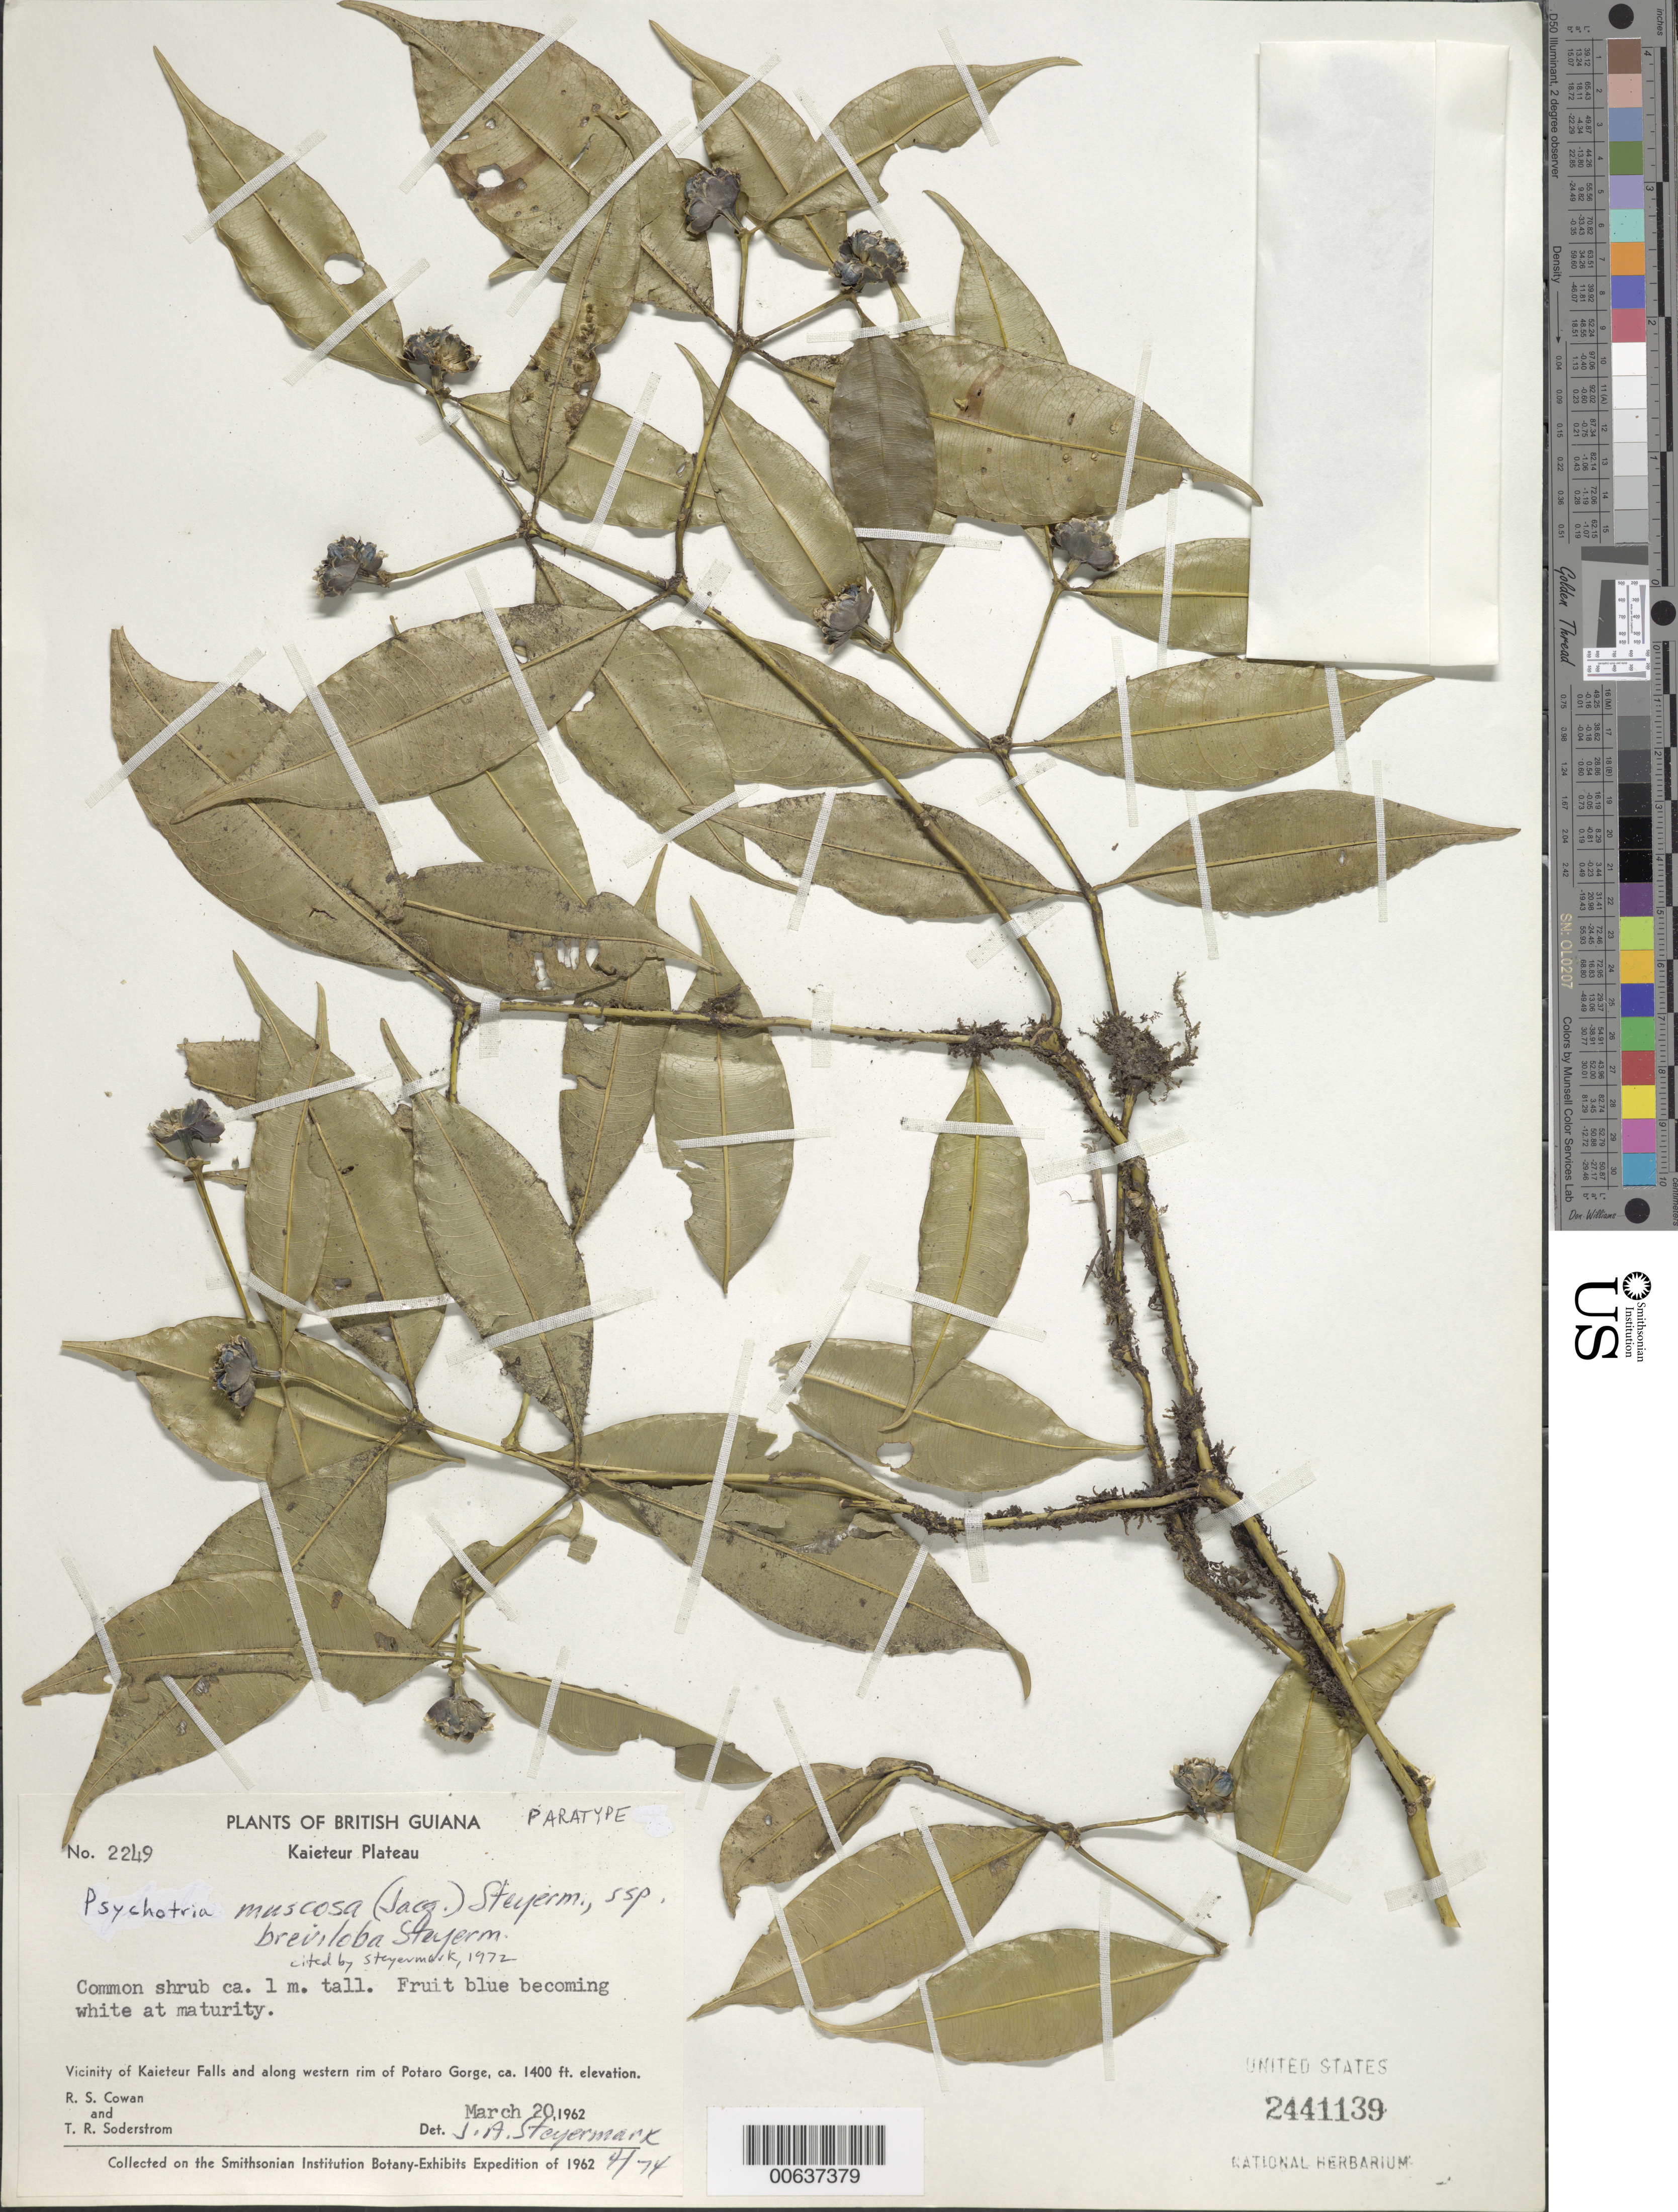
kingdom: Plantae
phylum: Tracheophyta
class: Magnoliopsida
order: Gentianales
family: Rubiaceae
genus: Palicourea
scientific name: Palicourea muscosa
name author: (Jacq.) Delprete & J.H. Kirkbr.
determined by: Kirkbride, J. H., Jr.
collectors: R. S. Cowan & T. R. Soderstrom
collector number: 2249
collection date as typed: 20-Mar-62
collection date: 1962-03-20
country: Guyana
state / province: Potaro-Siparuni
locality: Kaieteur Falls, and along western rim of Potaro Gorge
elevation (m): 427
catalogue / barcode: US 2441139